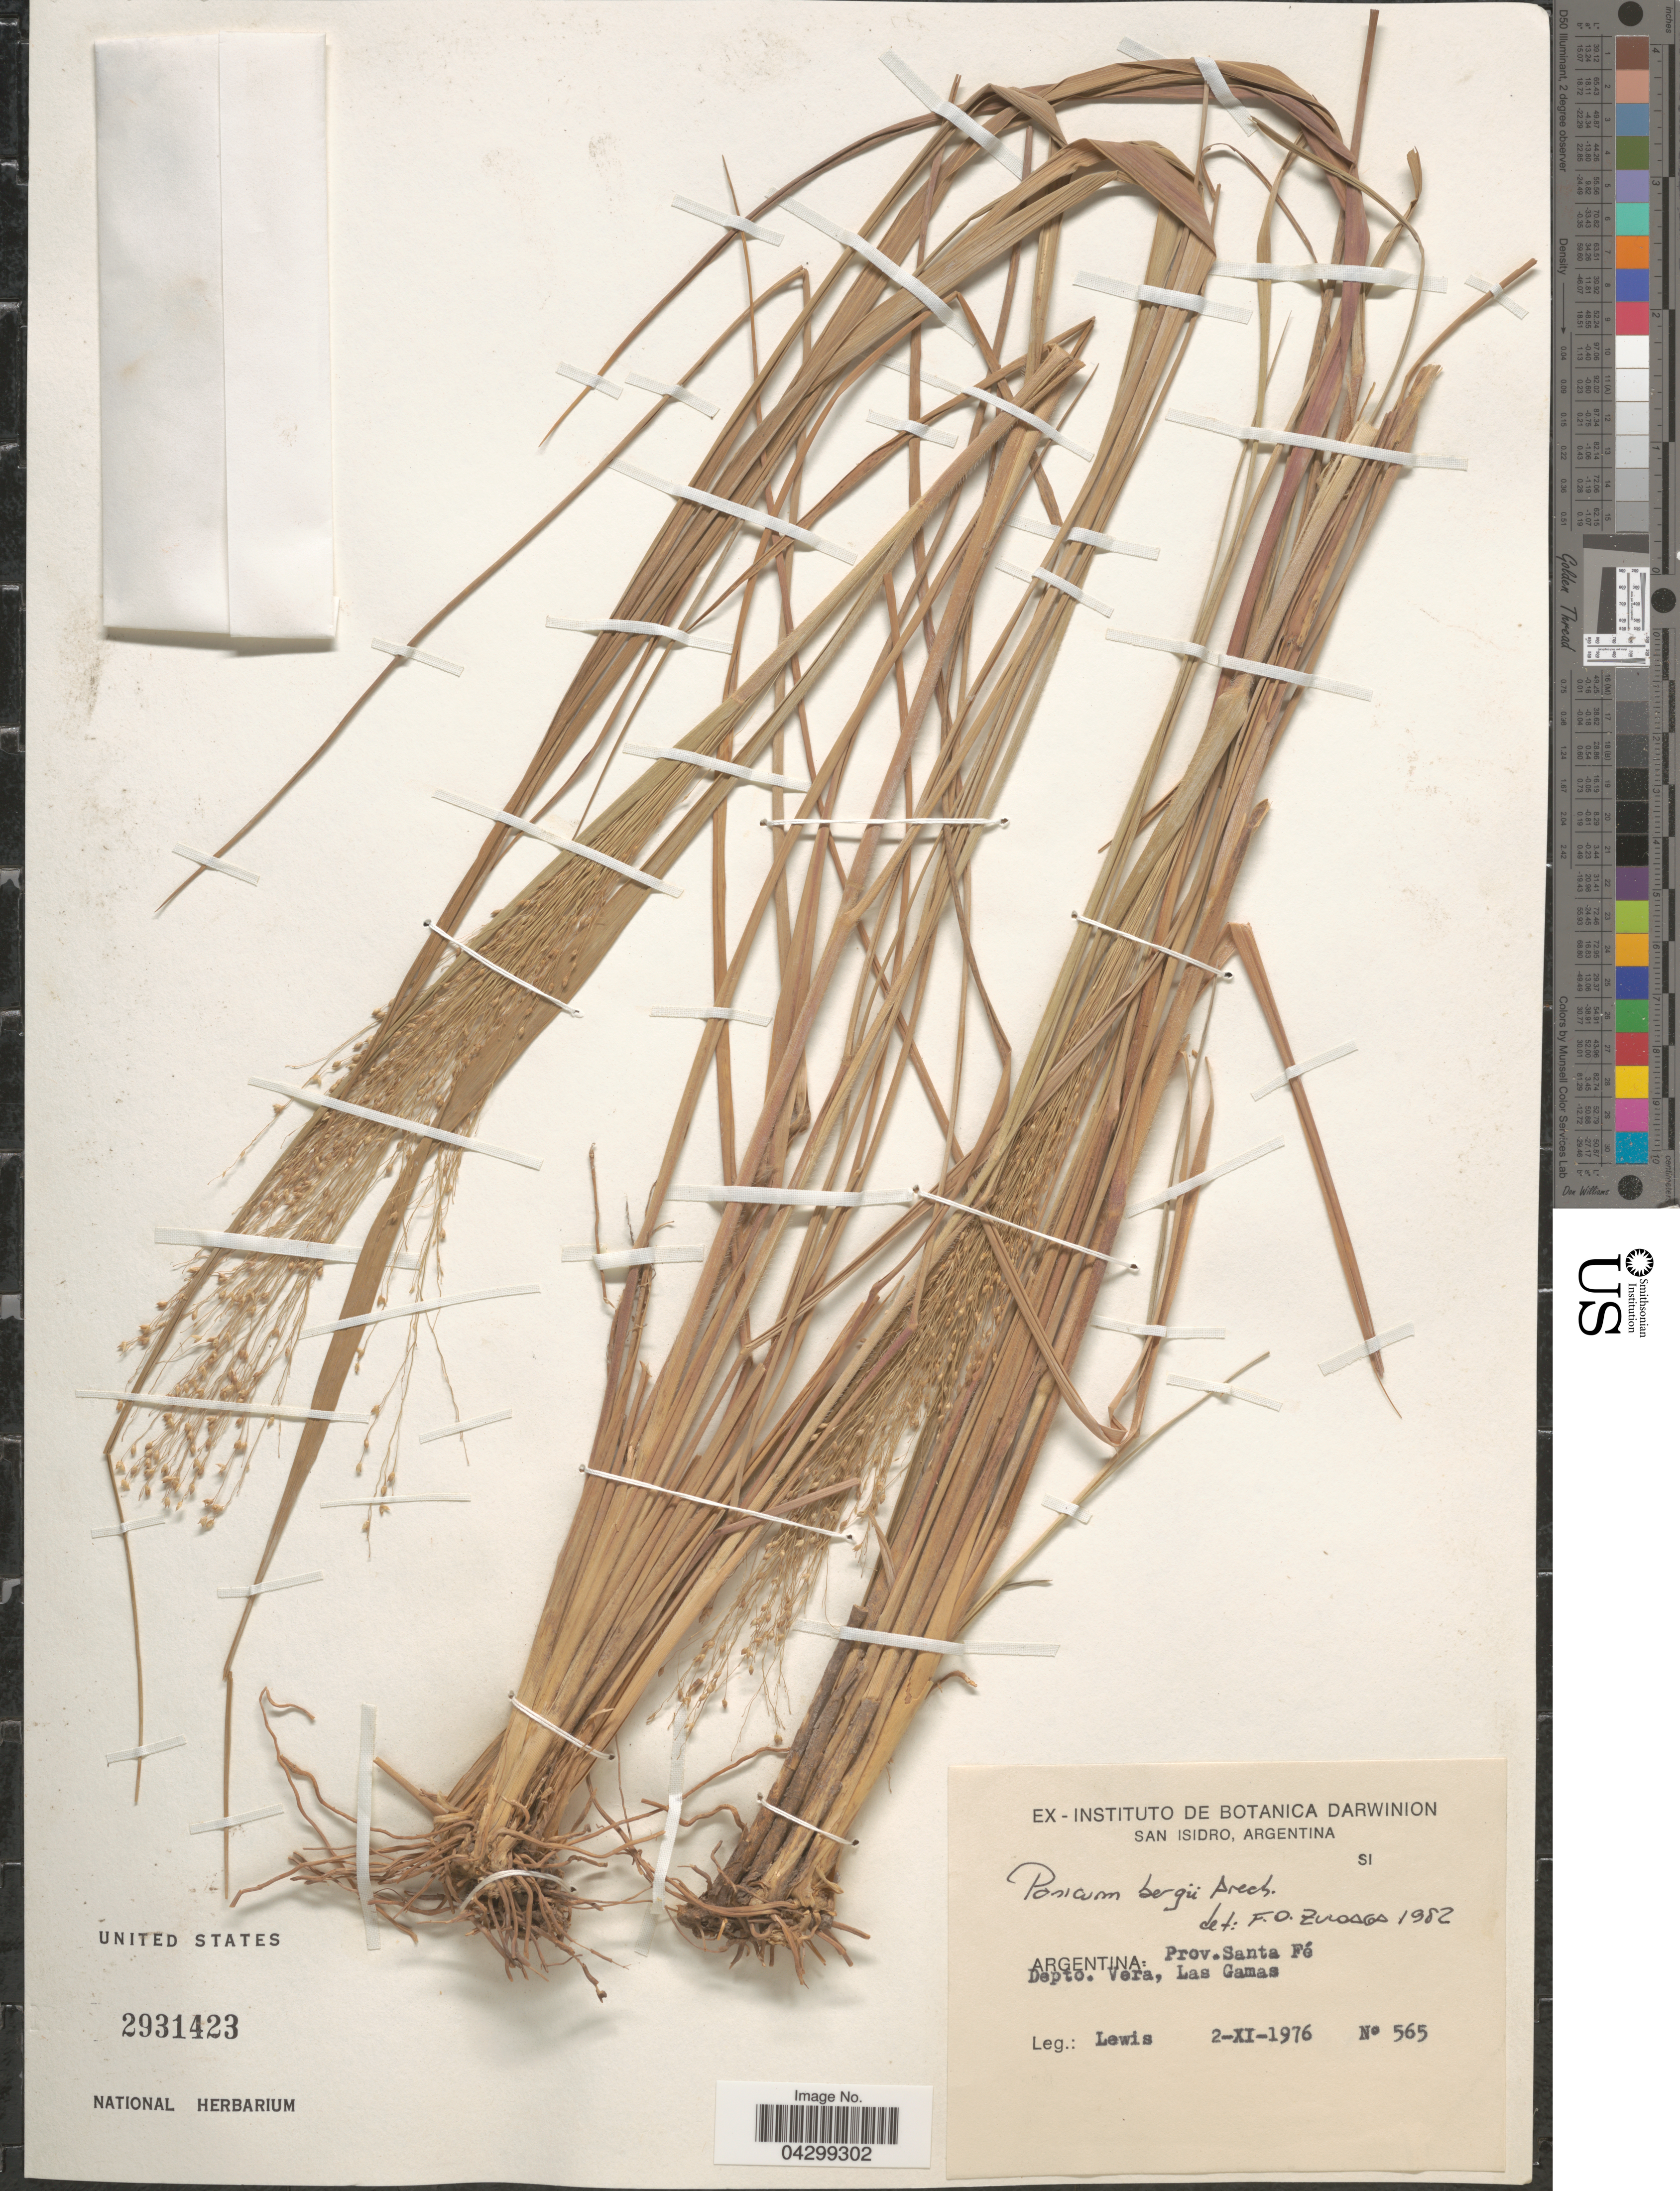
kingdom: Plantae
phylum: Tracheophyta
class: Liliopsida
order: Poales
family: Poaceae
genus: Panicum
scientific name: Panicum bergii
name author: Arechav.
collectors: -- Lewis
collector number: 565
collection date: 1976-11-02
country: Argentina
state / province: Santa Fe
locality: Depto. Vera, Las Gamas.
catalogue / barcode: US 2931423